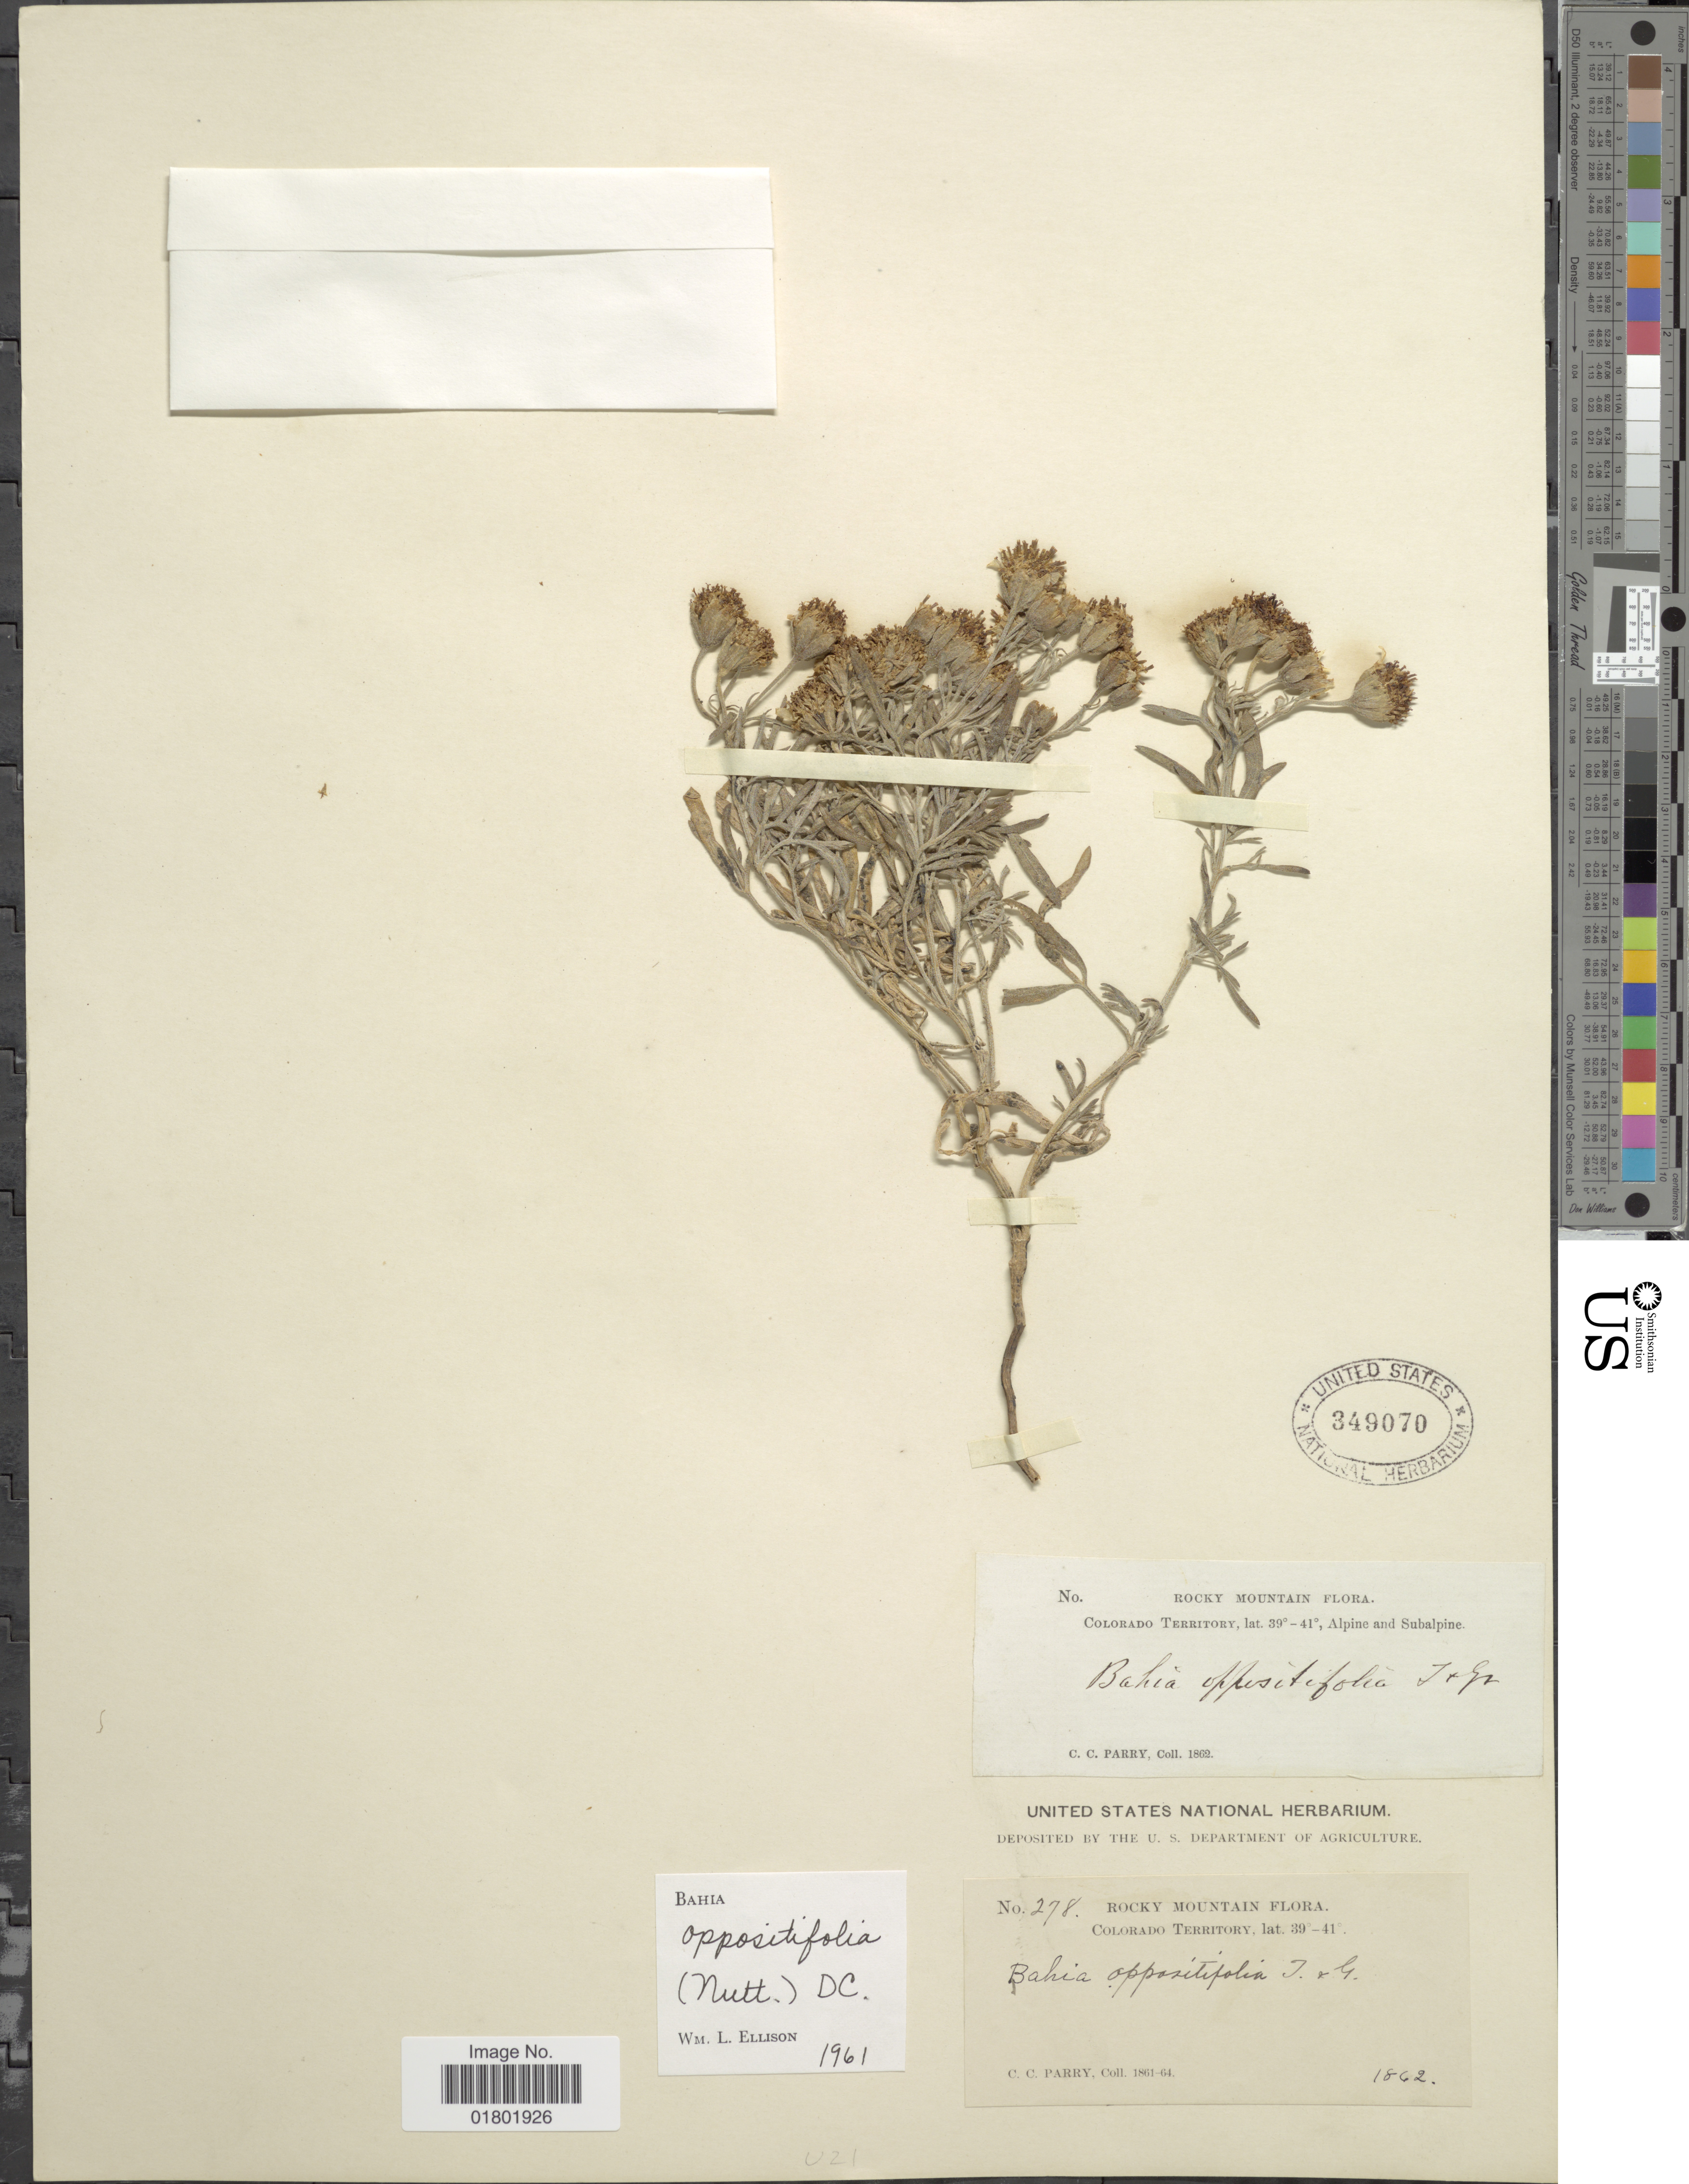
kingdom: Plantae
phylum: Tracheophyta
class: Magnoliopsida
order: Asterales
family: Asteraceae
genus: Bahia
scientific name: Bahia oppositifolia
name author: Nutt.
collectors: C. C. Parry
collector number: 278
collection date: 1862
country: United States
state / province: Colorado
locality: Rocky Mountain, Colorado Territory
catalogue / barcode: US 349070